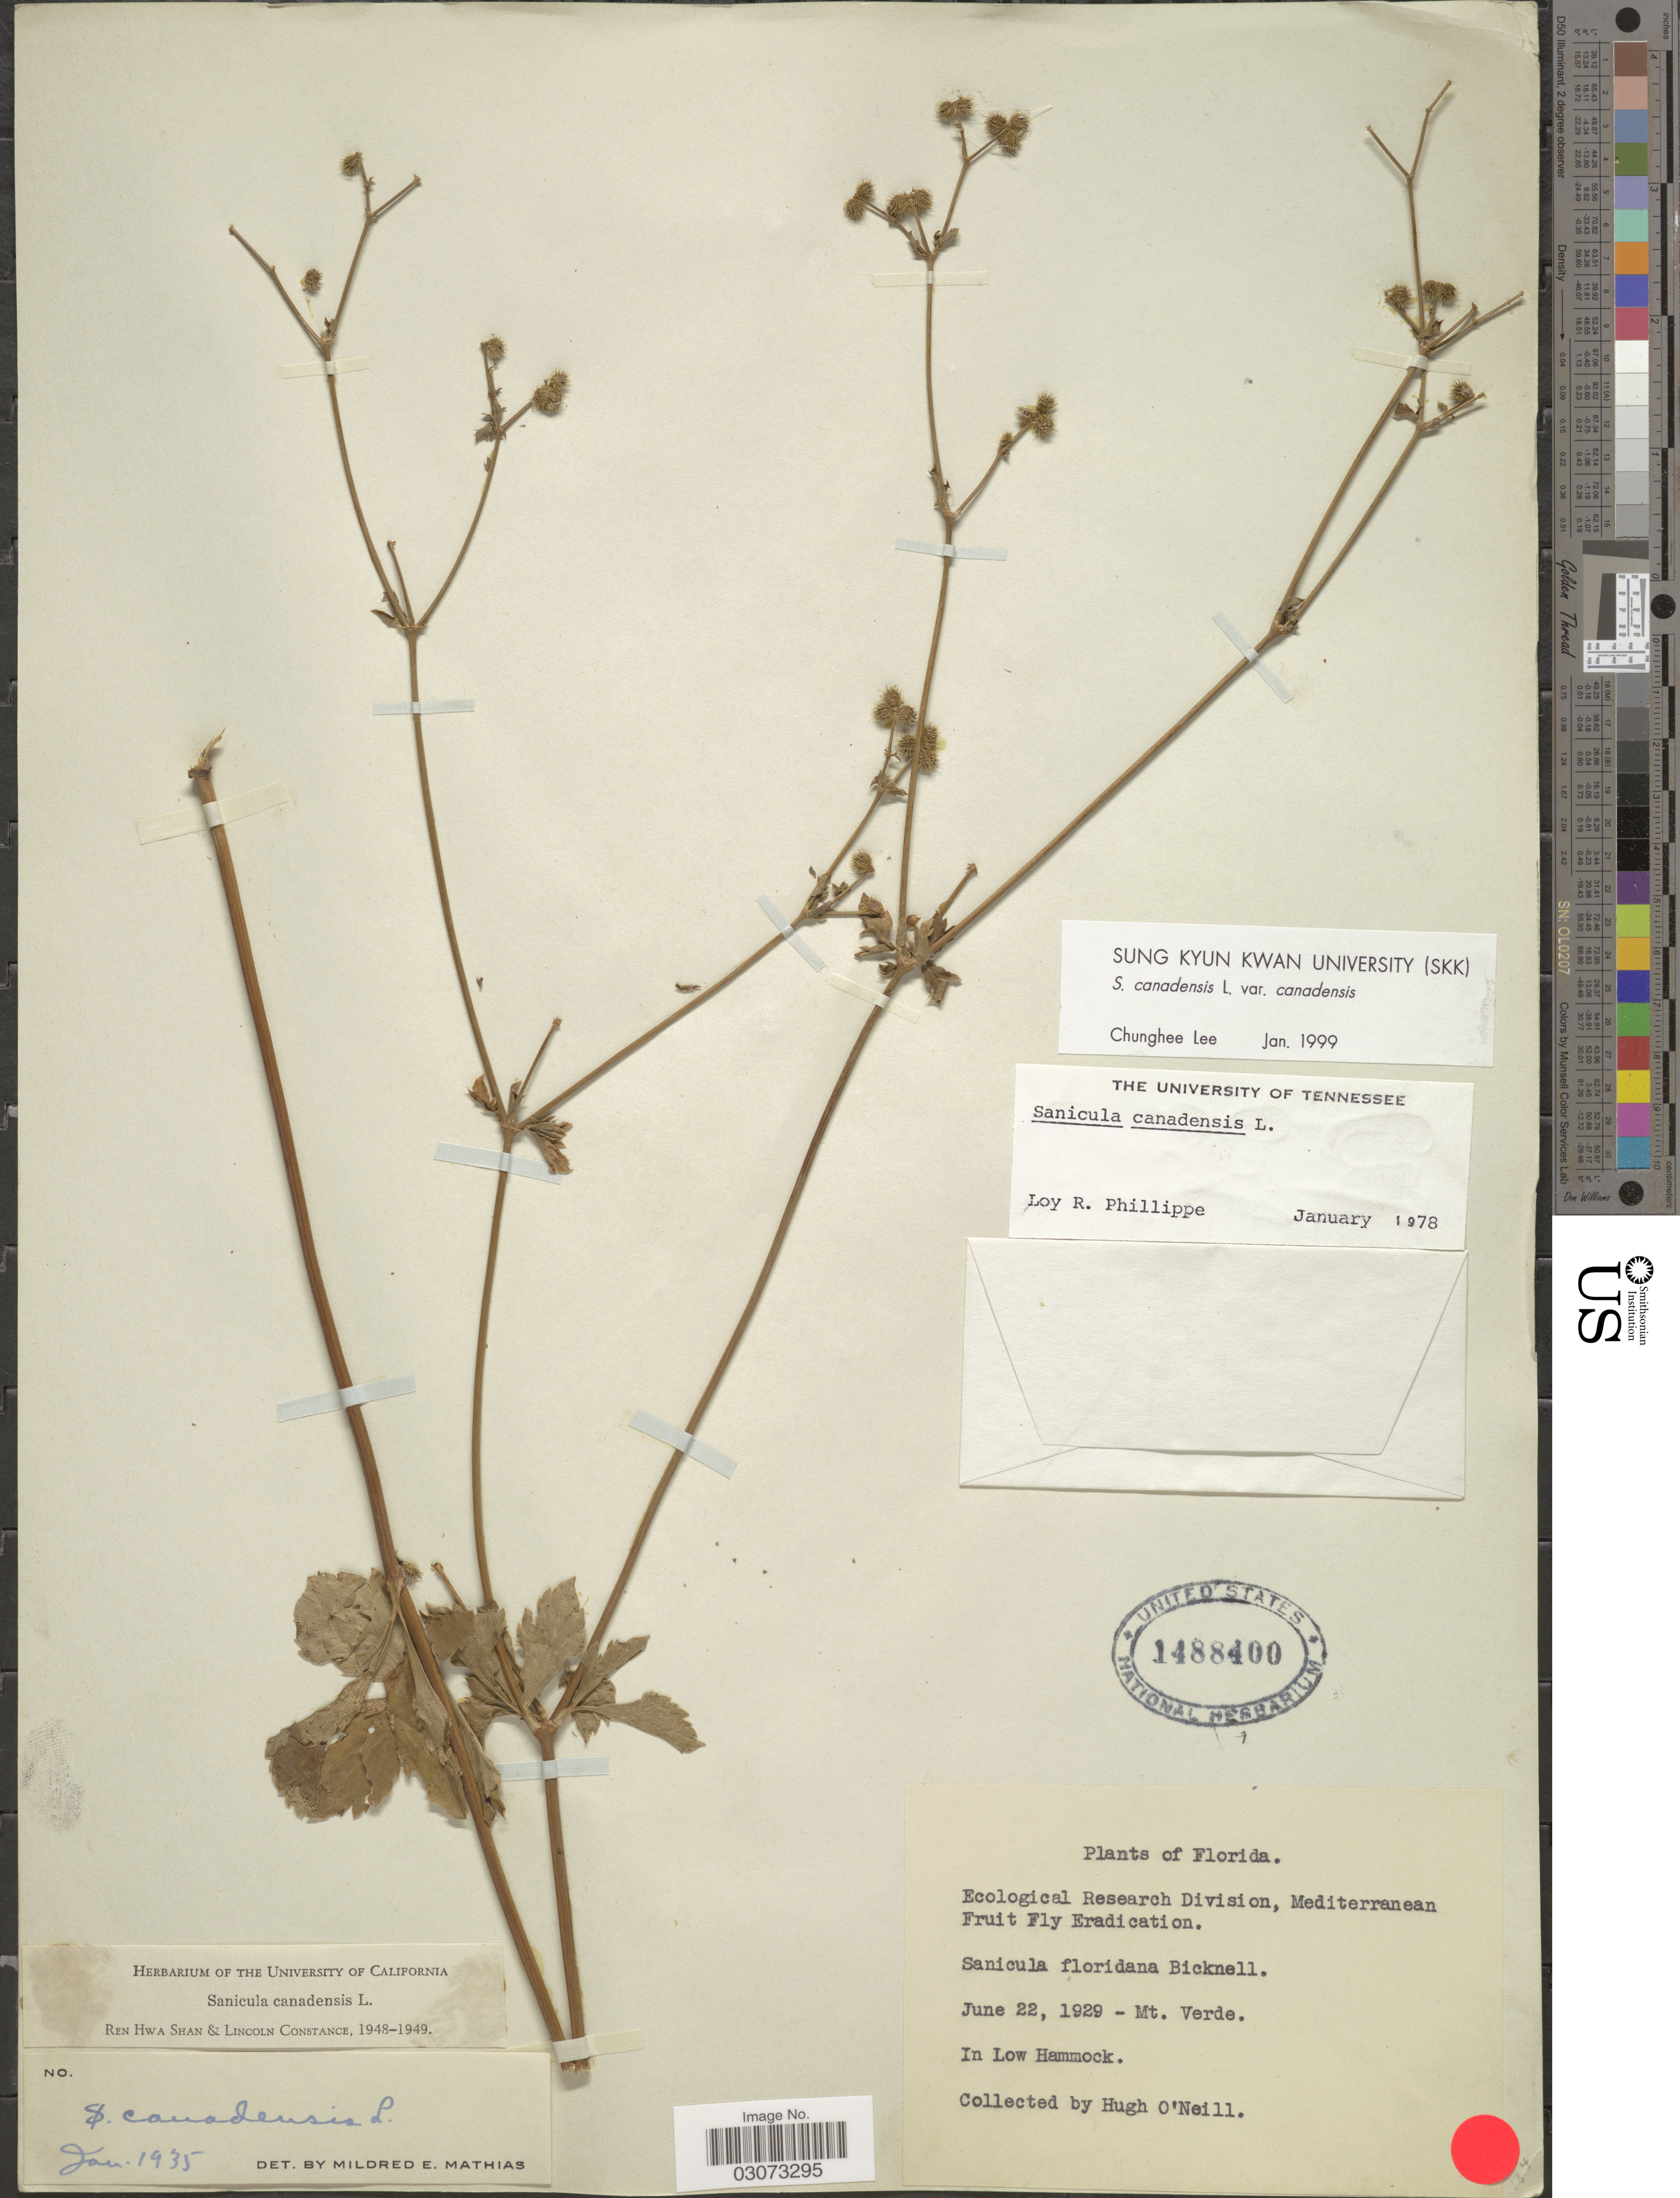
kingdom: Plantae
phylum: Tracheophyta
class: Magnoliopsida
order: Apiales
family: Apiaceae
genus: Sanicula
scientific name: Sanicula canadensis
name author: L.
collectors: H. O'Neill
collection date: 1929-06-22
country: United States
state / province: Florida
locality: Mt. Verde. In Low Hammock.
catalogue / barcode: US 1488400